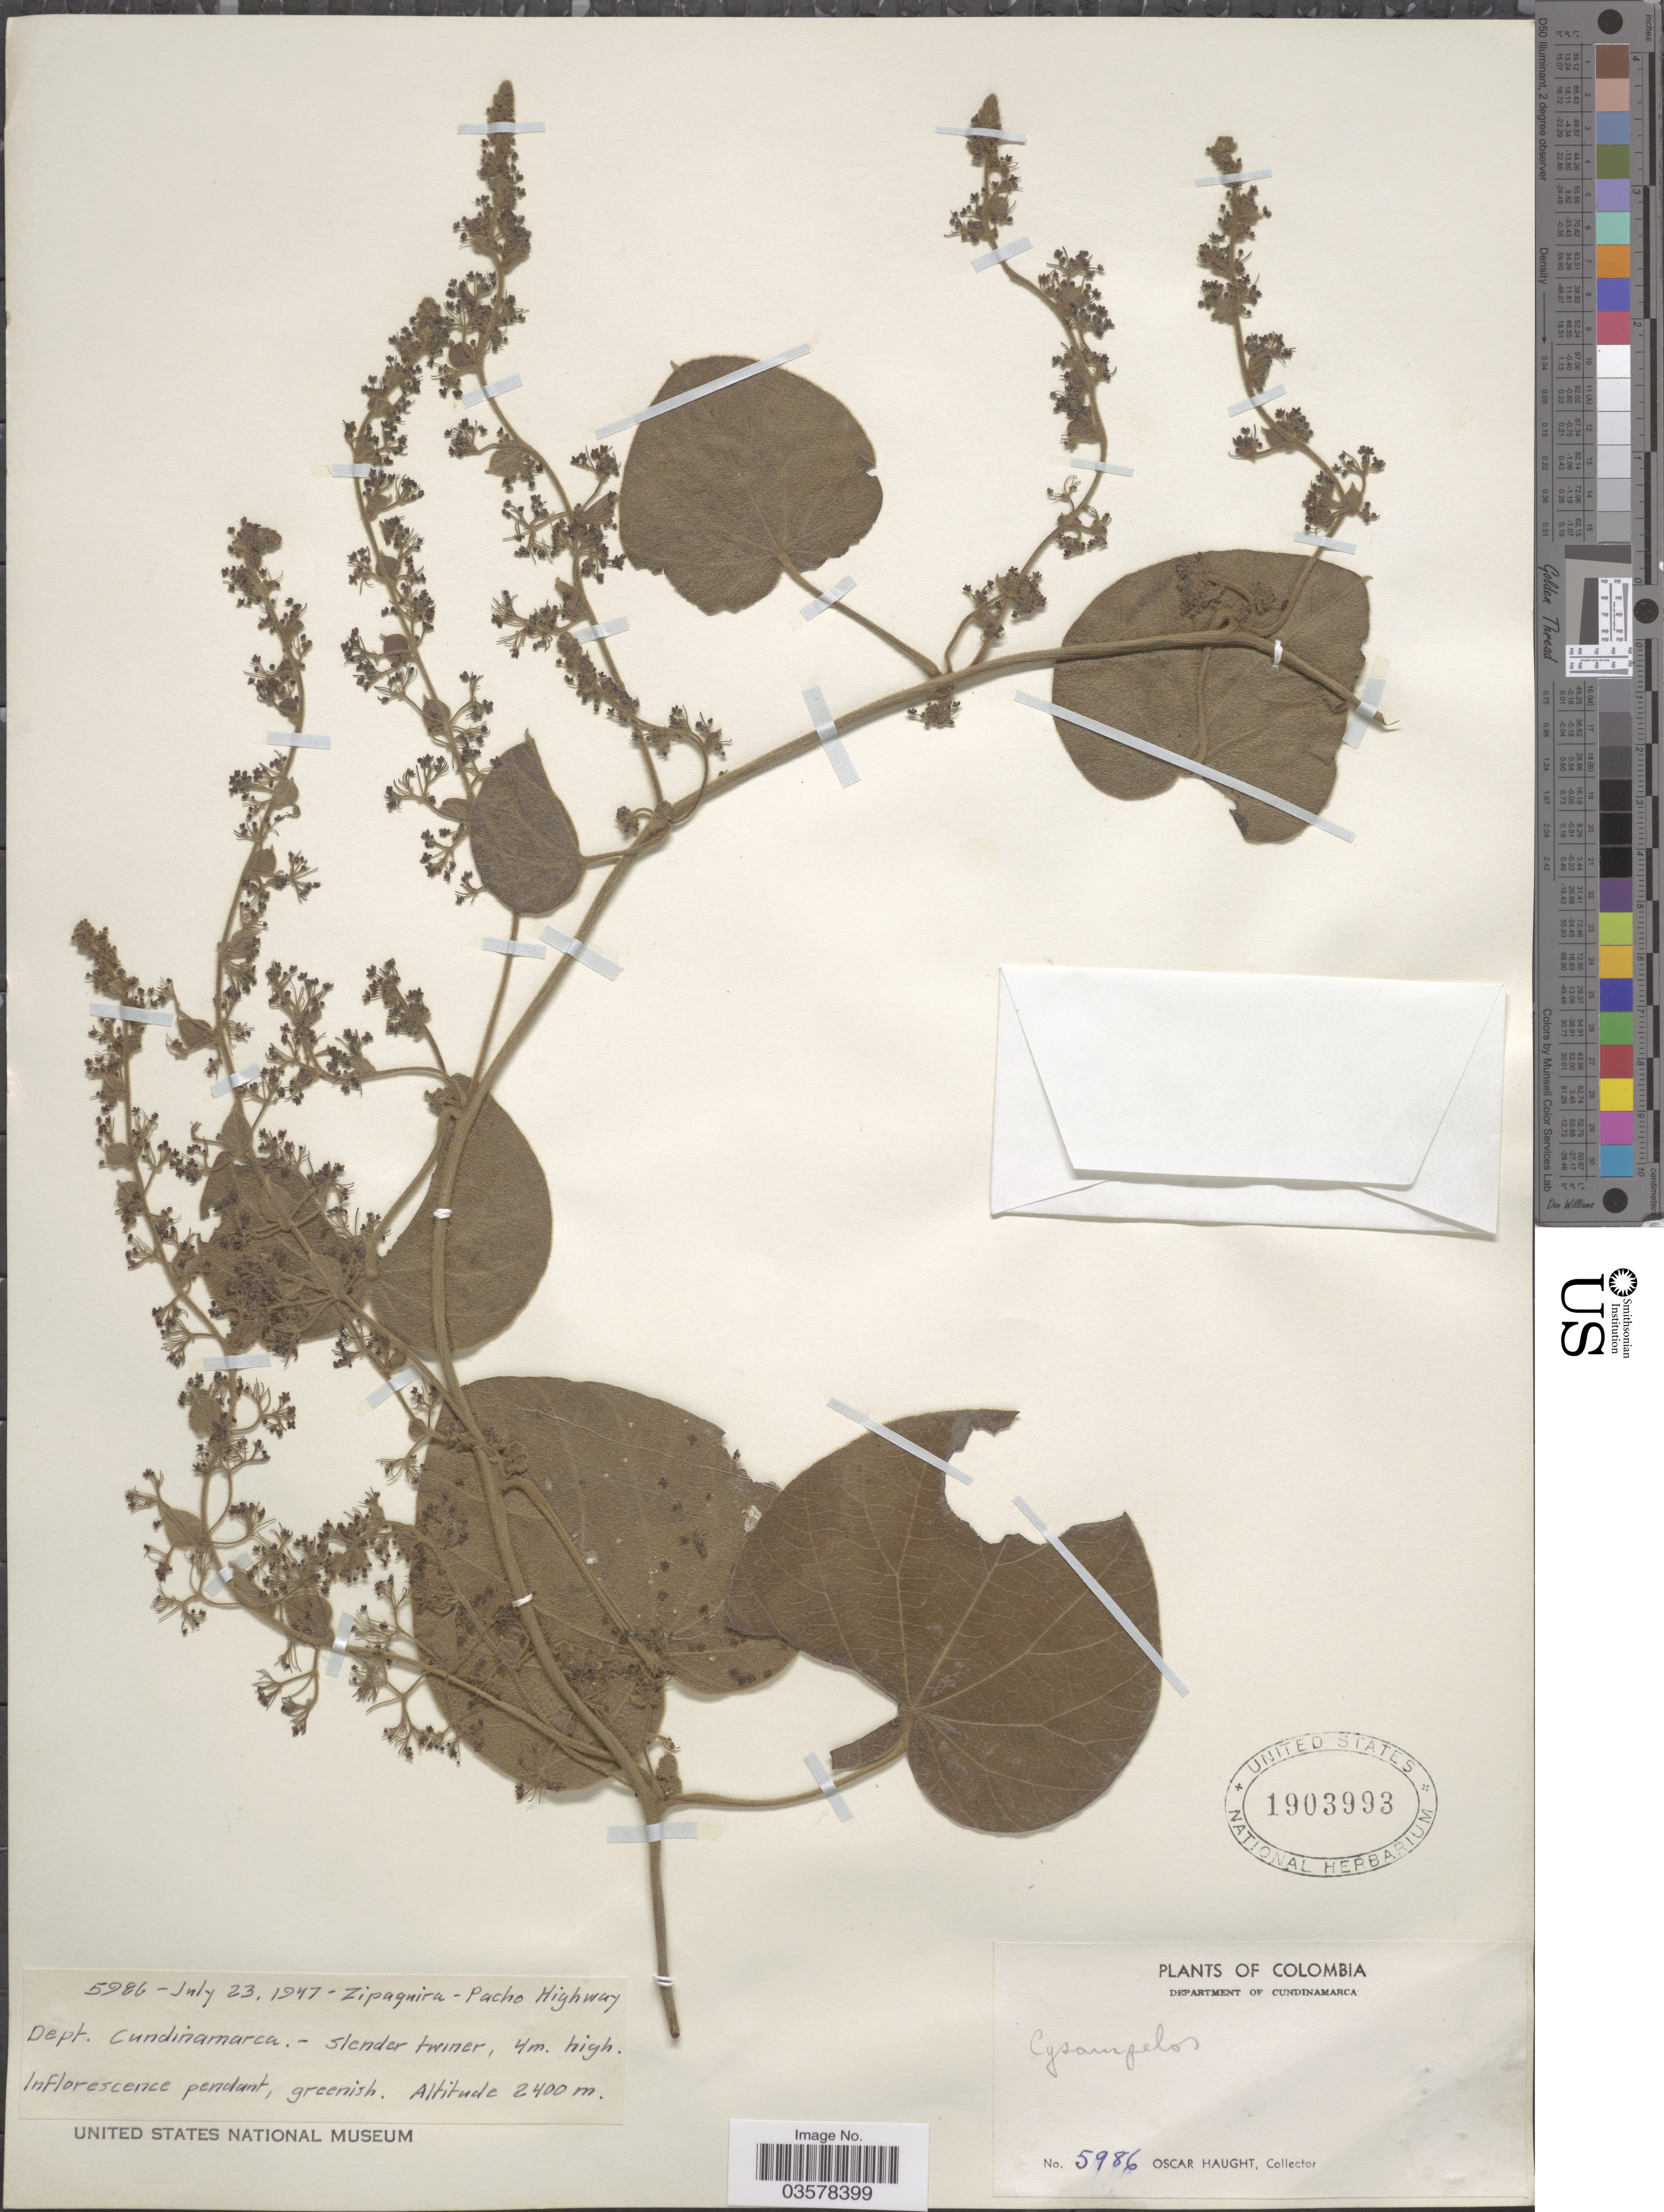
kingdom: Plantae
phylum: Tracheophyta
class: Magnoliopsida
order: Ranunculales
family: Menispermaceae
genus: Cissampelos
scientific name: Cissampelos sp.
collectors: O. L. Haught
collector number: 5986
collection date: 1947-07-23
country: Colombia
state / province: Cundinamarca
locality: Zipaguira - Pacho Highway. Department of Cundinamarca.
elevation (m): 2400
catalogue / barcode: US 1903993